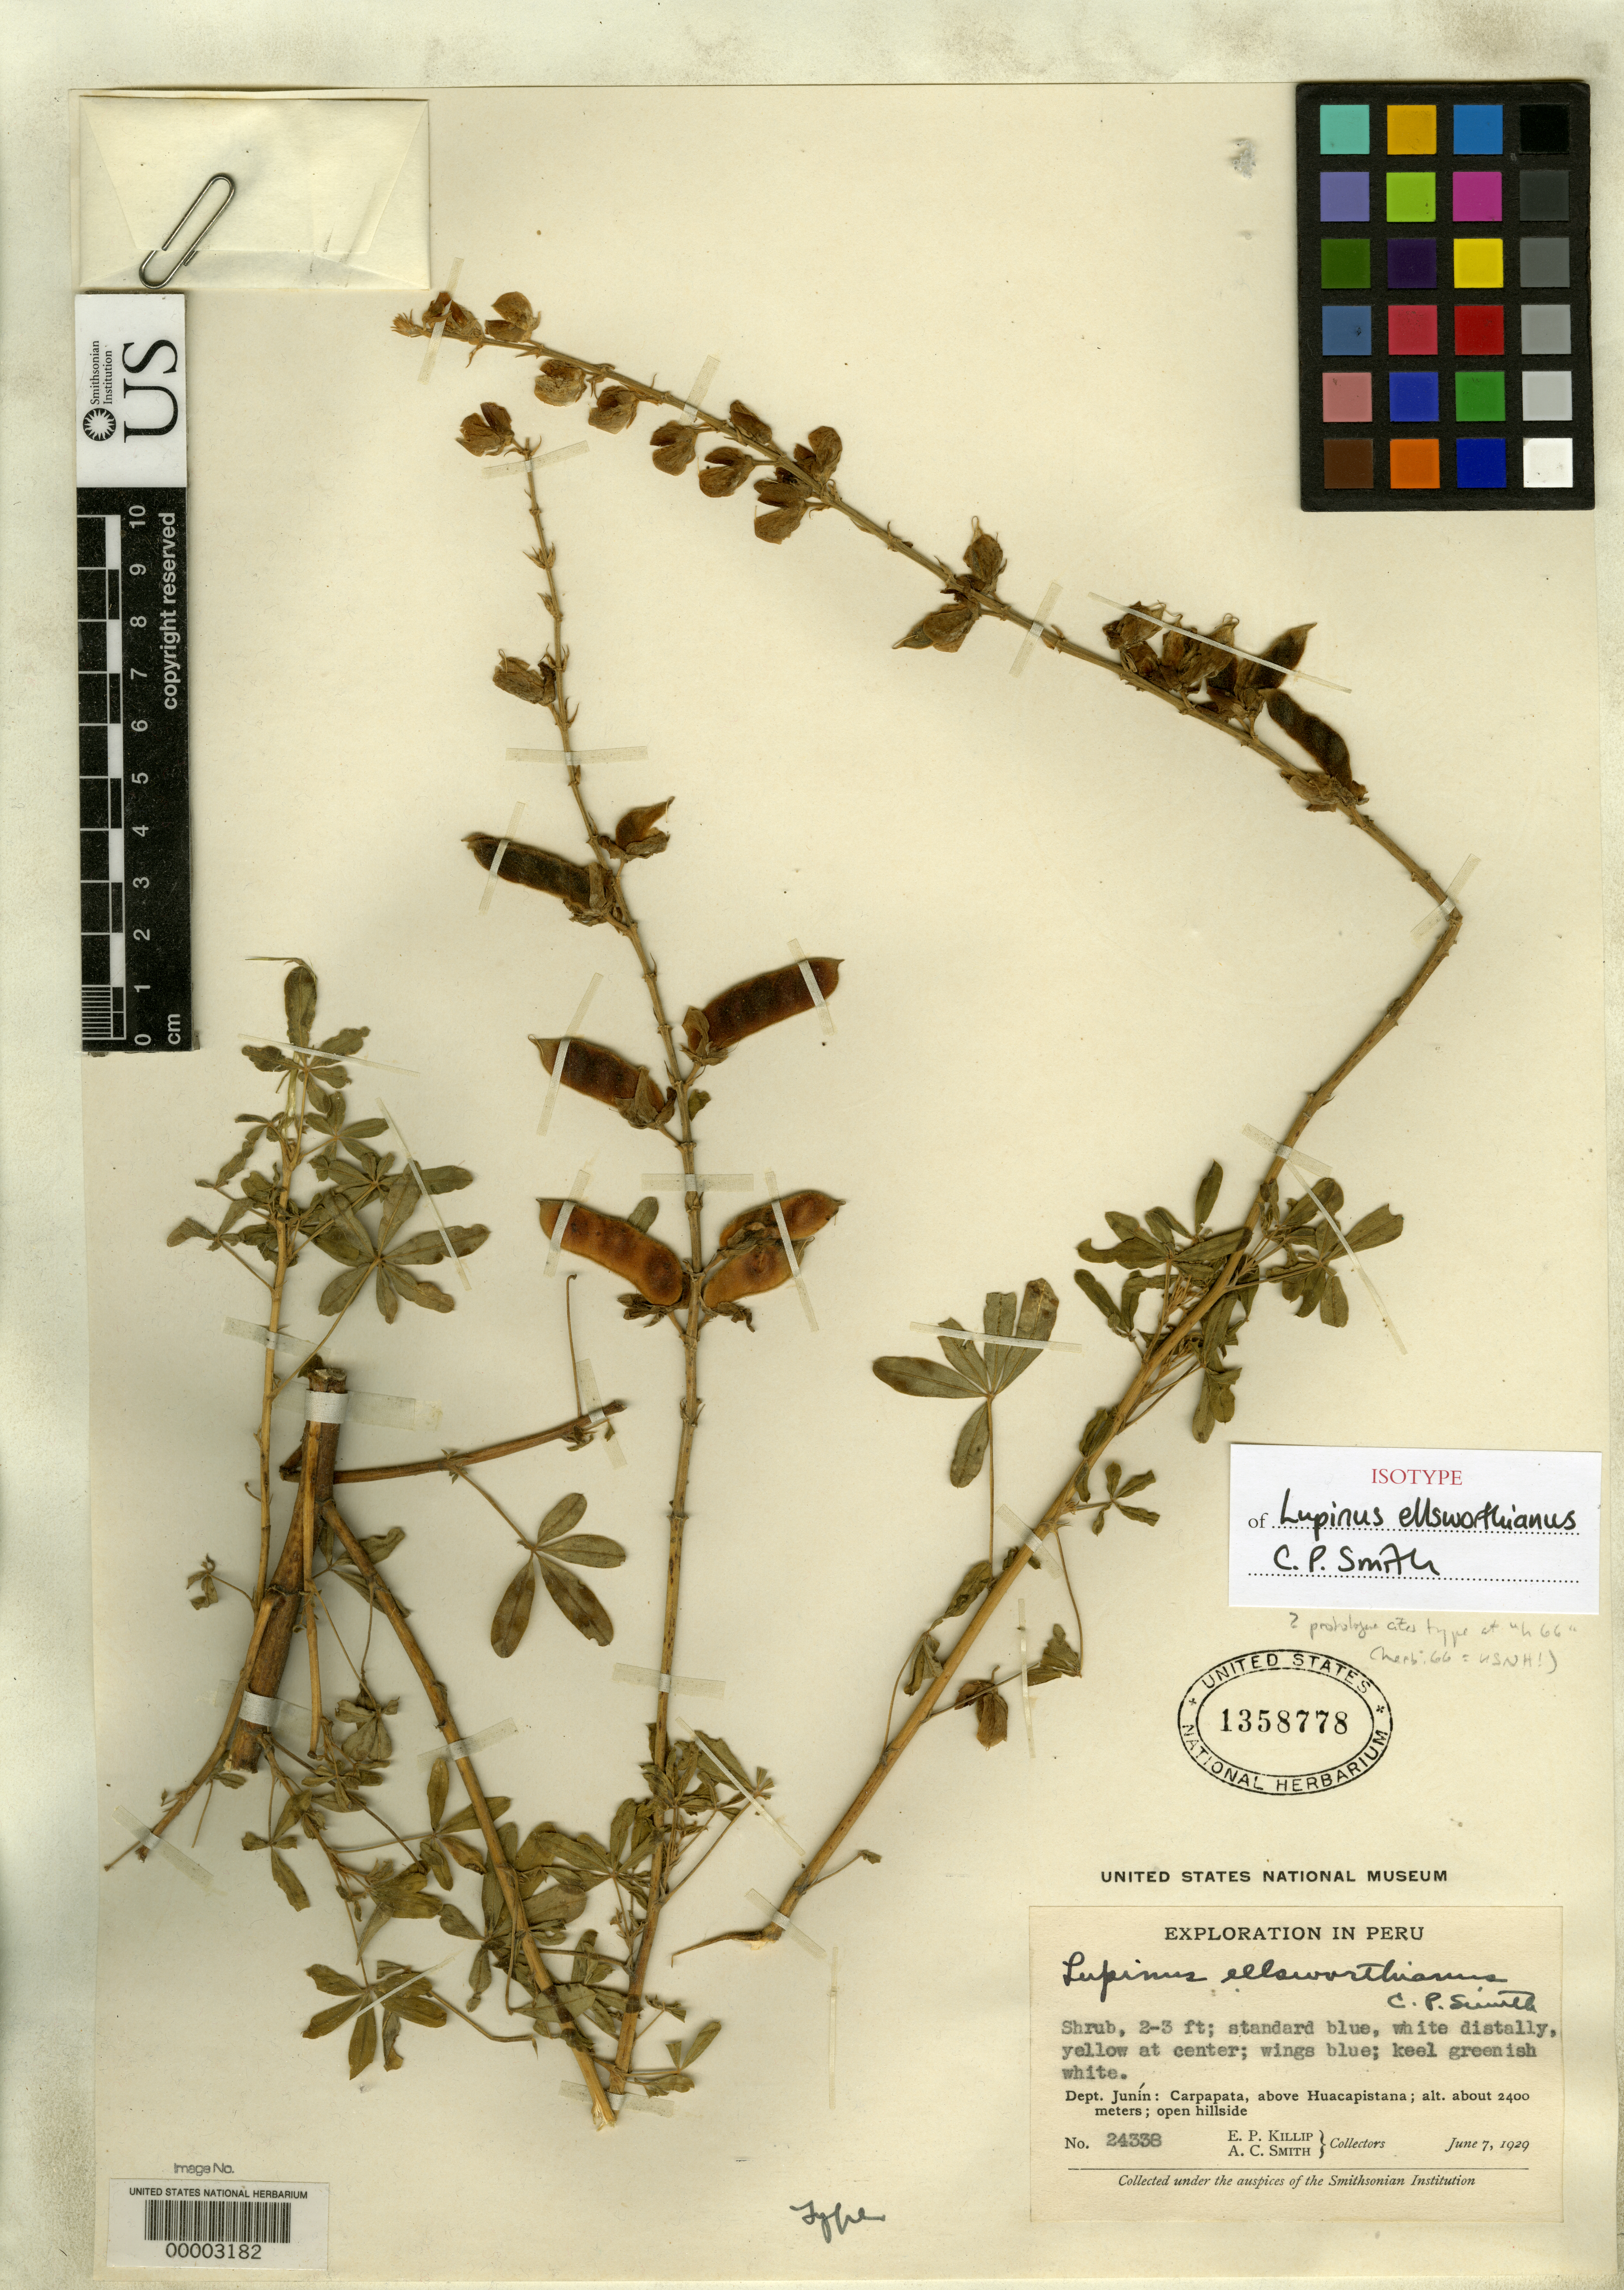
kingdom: Plantae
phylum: Tracheophyta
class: Magnoliopsida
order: Fabales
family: Fabaceae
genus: Lupinus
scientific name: Lupinus ellsworthianus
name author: C.P. Sm.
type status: Holotype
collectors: E. P. Killip & A. C. Smith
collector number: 24338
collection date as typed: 07 Jun 1929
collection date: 1929-06-07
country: Peru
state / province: Junín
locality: Carpapata, above Huacapistana.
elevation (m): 2400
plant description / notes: Specific epithet published as "elsworthianus".; Protologue cites type specimen at "h 66" [herbarium 66 = USNH]. Recently annotated (unsigned, undated) as "isotype".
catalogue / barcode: US 1358778